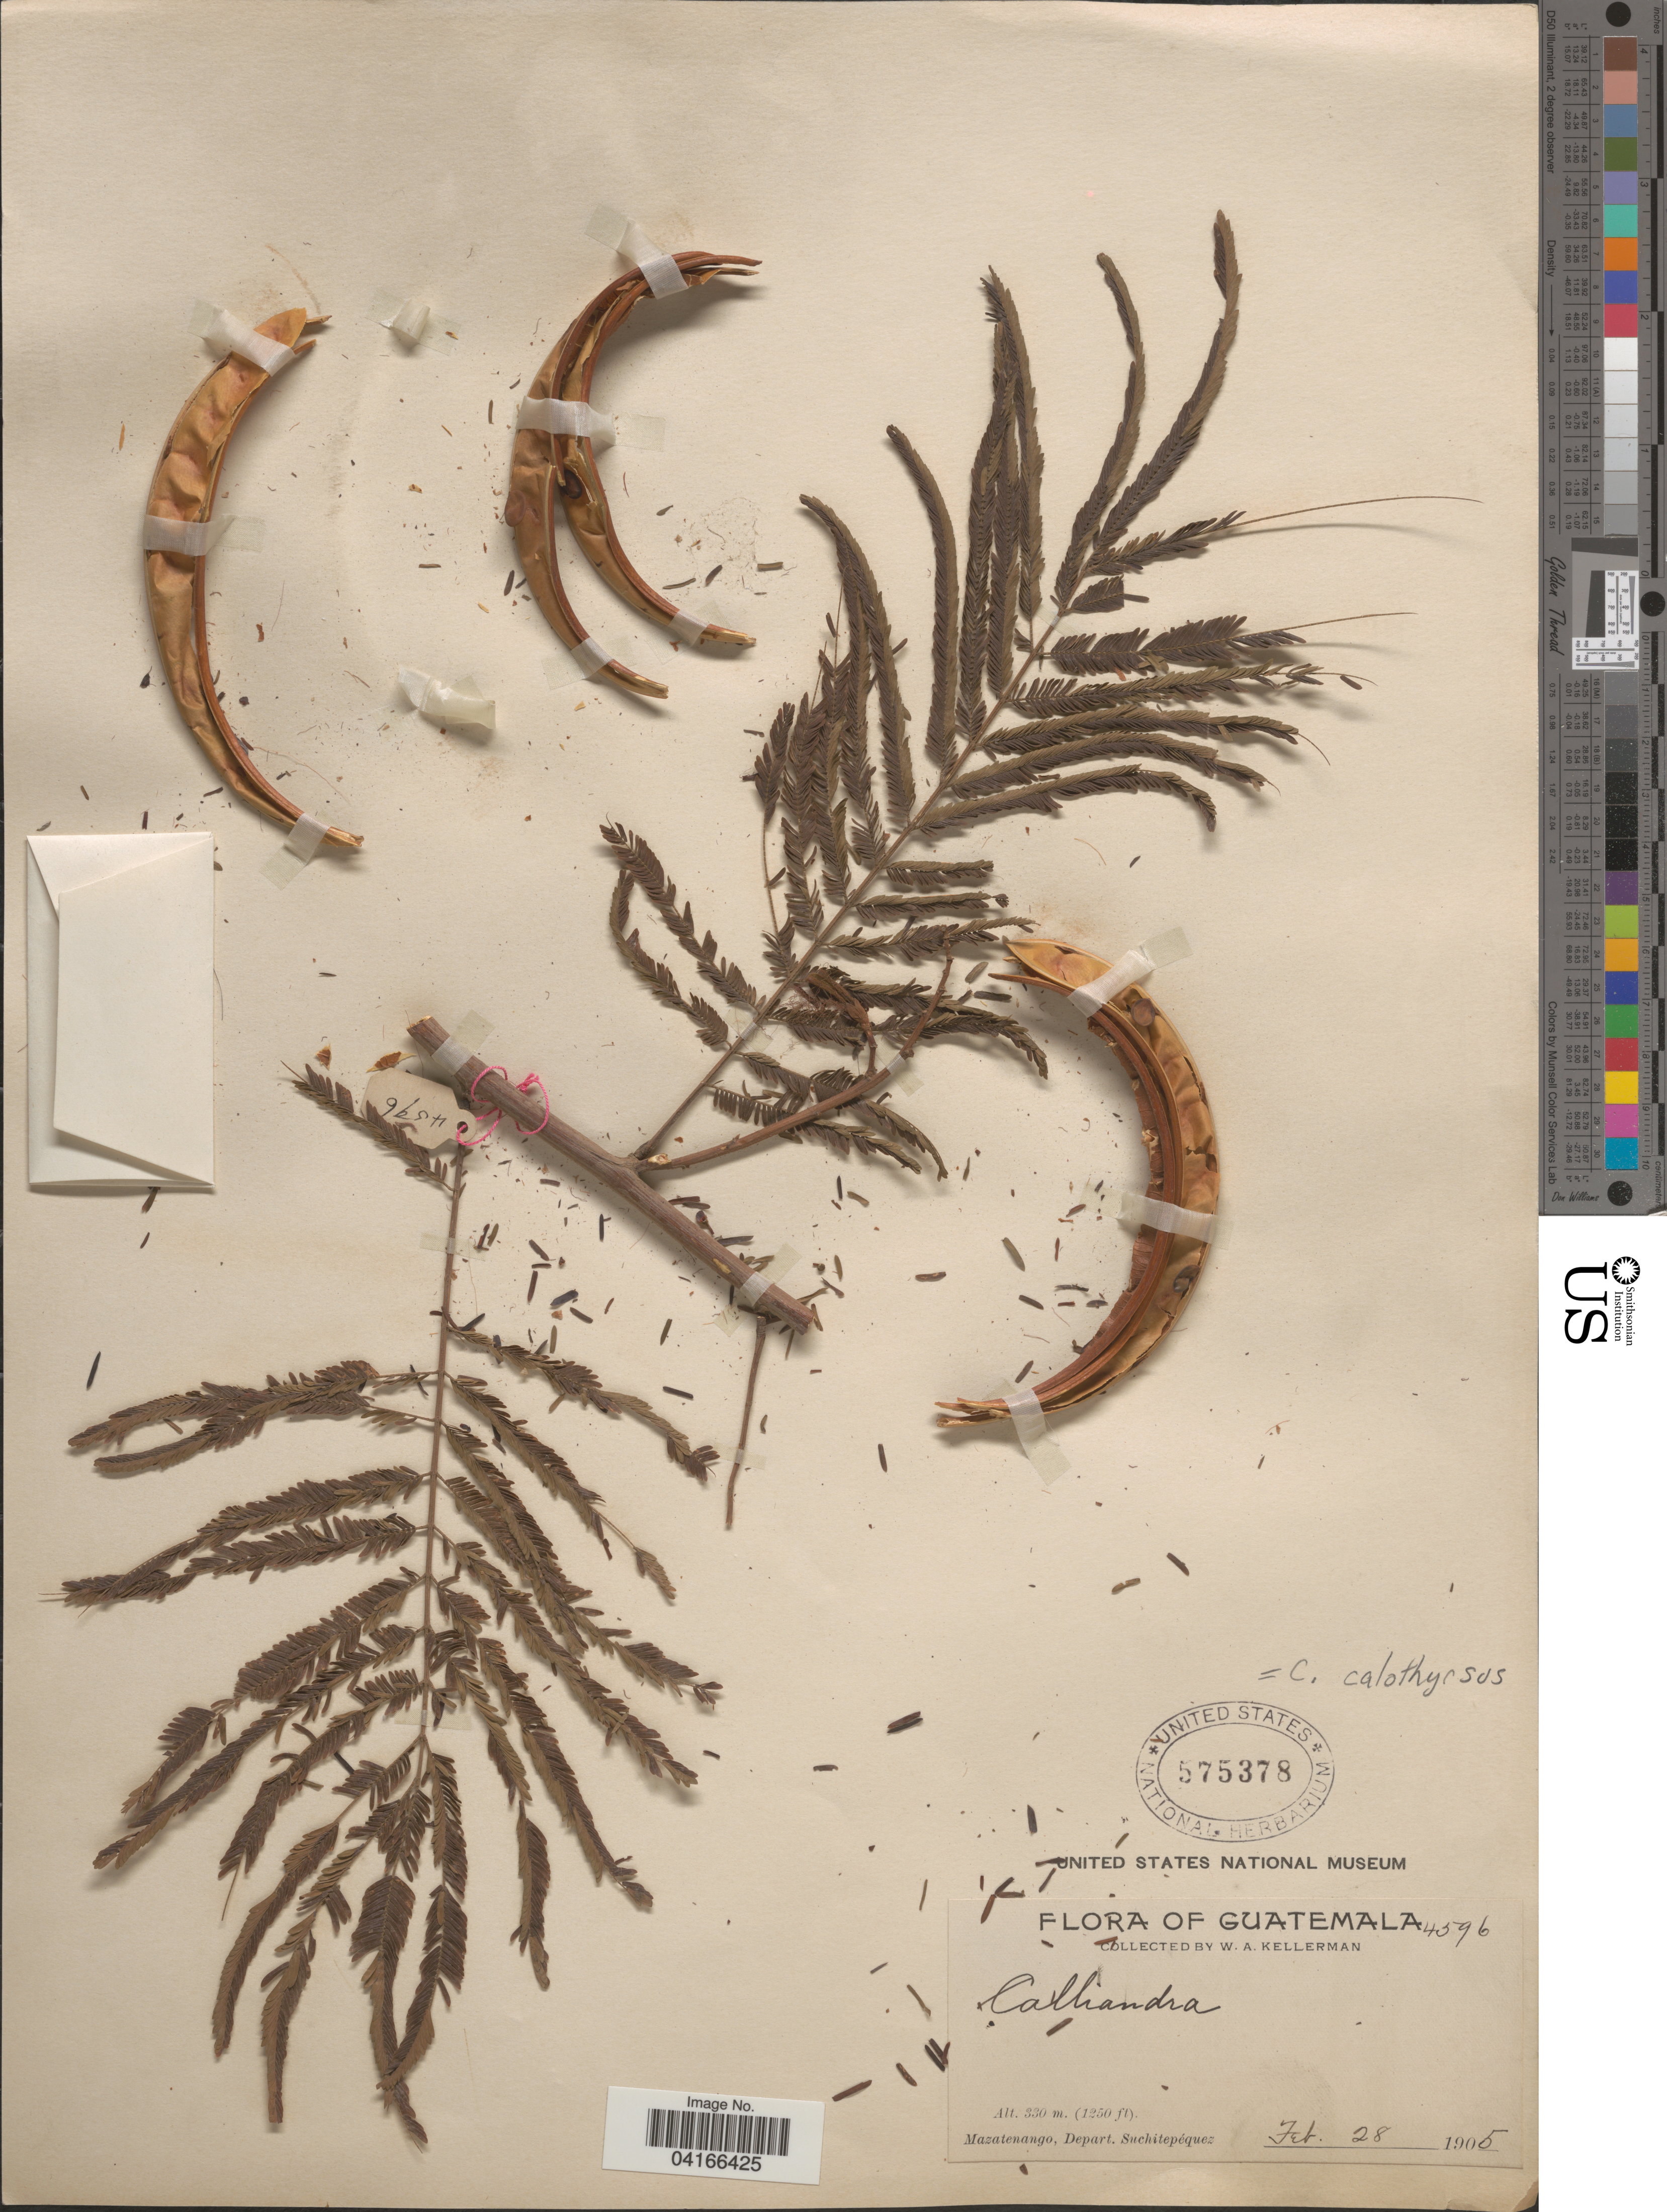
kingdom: Plantae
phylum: Tracheophyta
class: Magnoliopsida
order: Fabales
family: Fabaceae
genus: Calliandra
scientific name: Calliandra houstoniana var. calothyrsus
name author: (Meisn.) Barneby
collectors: W. Kellerman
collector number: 4596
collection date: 1905-02-28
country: Guatemala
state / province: Suchitepequez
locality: Mazatenango, Depart. Suchitepéquez.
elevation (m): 330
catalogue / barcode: US 575378